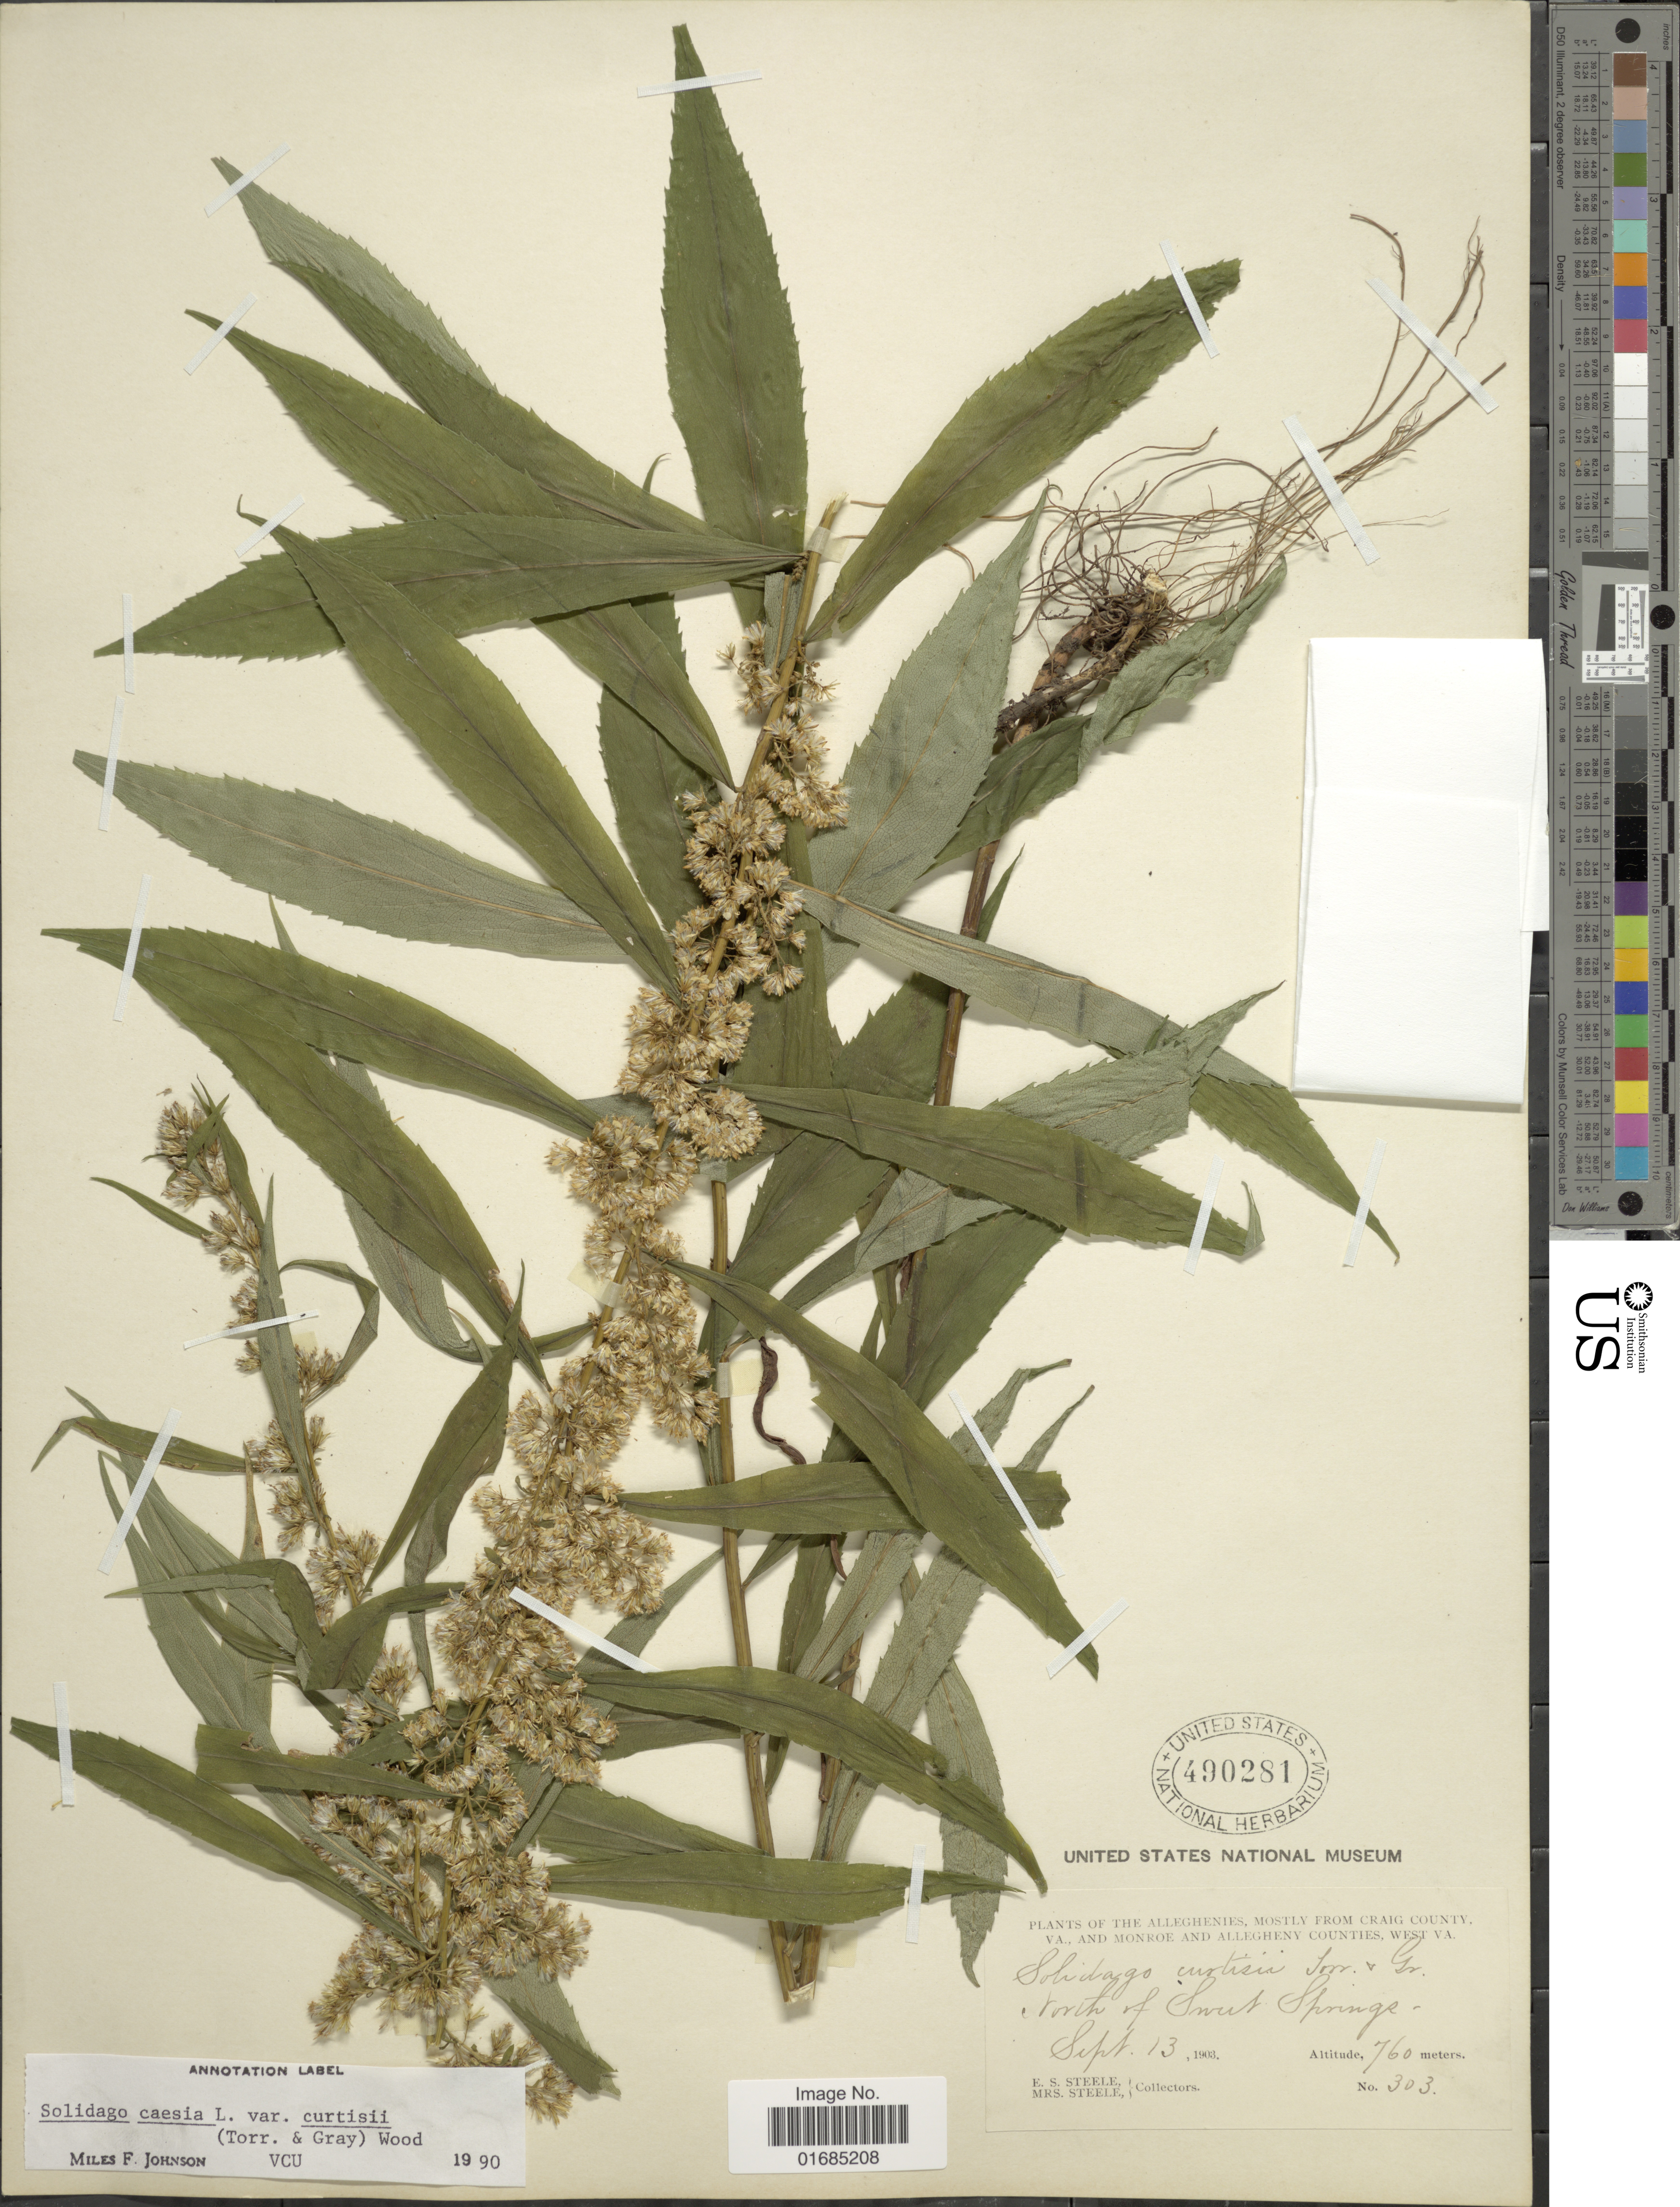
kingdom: Plantae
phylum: Tracheophyta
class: Magnoliopsida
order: Asterales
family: Asteraceae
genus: Solidago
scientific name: Solidago caesia var. curtisii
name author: (Torr. & A. Gray) C.E.S. Taylor & R.J. Taylor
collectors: E. Steele & Mrs. E. S. Steele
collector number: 303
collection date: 1903-09-13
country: United States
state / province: Virginia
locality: The Alleghenies, mostly from Craig County, Va., and Monroe and Allegheny Counties, West Va., North of Sweet Springs.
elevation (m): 760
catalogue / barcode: US 490281